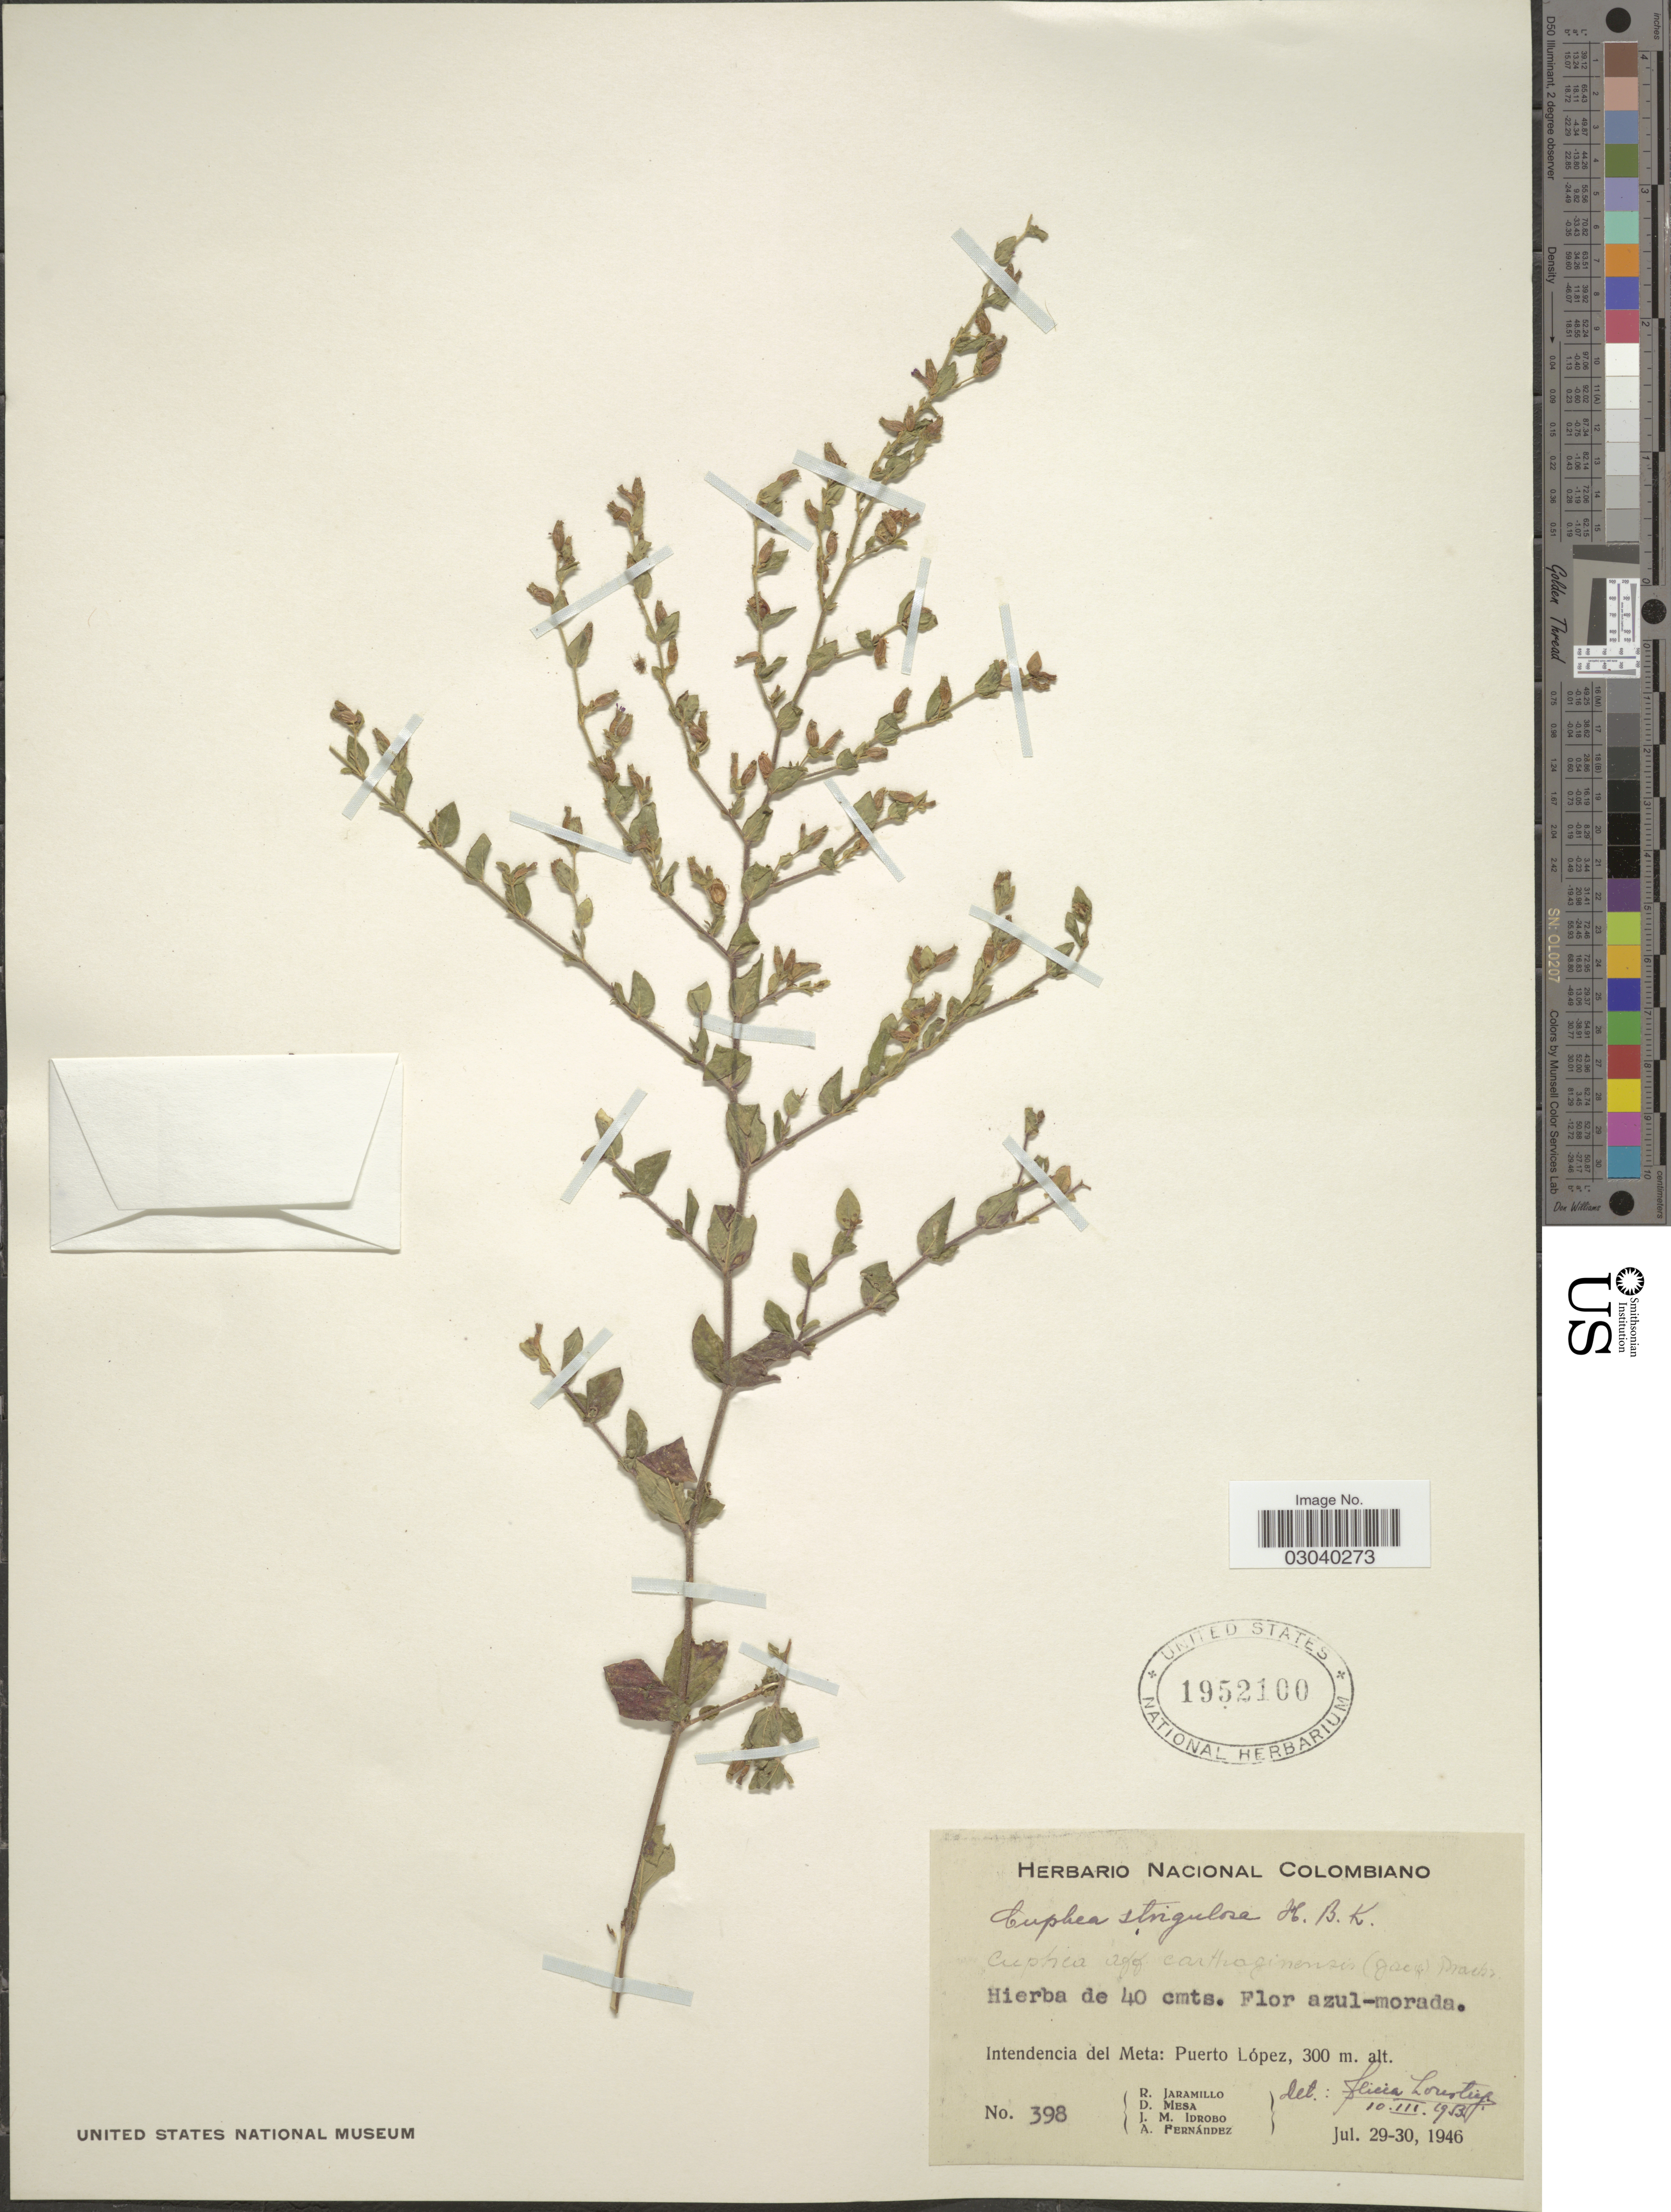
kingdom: Plantae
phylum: Tracheophyta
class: Magnoliopsida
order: Myrtales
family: Lythraceae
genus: Cuphea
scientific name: Cuphea strigulosa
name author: Kunth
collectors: R. Jaramillo, D. Mesa, J. M. Idrobo & A. Fernández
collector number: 398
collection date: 1946-07-29/1946-07-30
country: Colombia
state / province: Meta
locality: Intendencia del Meta: Puerto López.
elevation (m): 300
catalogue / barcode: US 1952100